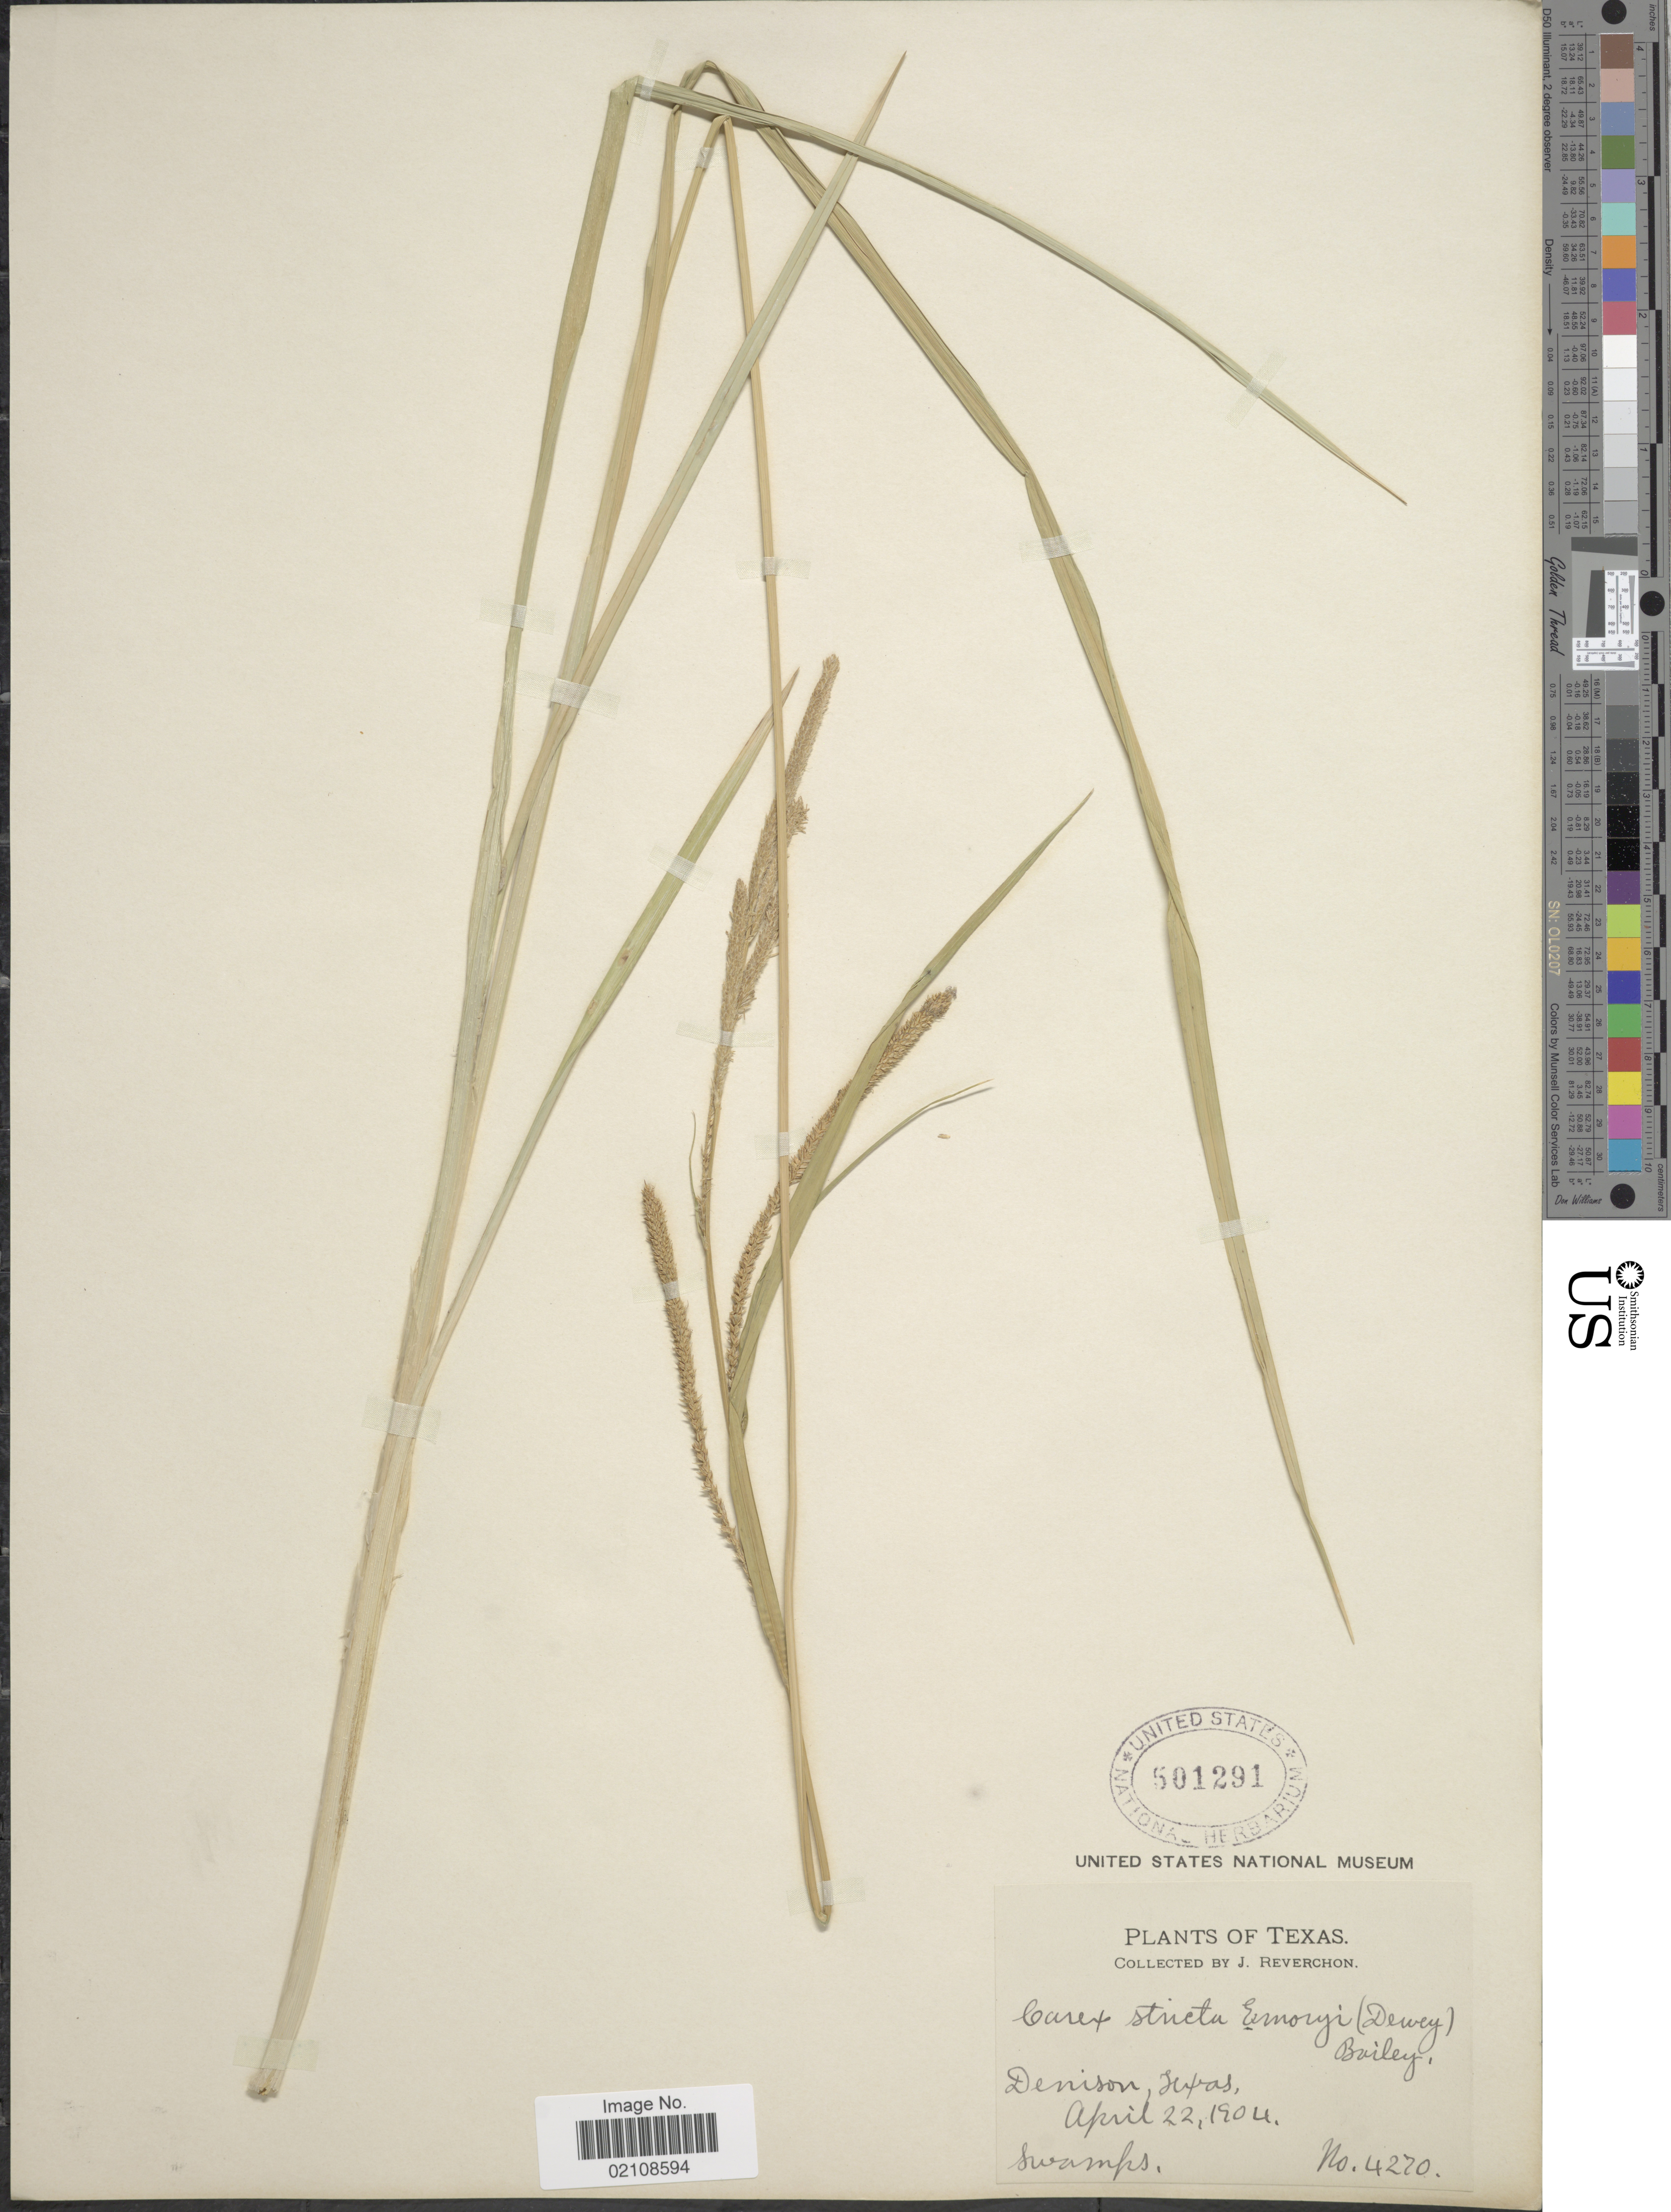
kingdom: Plantae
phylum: Tracheophyta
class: Liliopsida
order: Poales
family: Cyperaceae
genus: Carex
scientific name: Carex emoryi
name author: Dewey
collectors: J. Reverchon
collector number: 4270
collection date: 1904-04-22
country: United States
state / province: Texas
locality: Denison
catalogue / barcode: US 501291